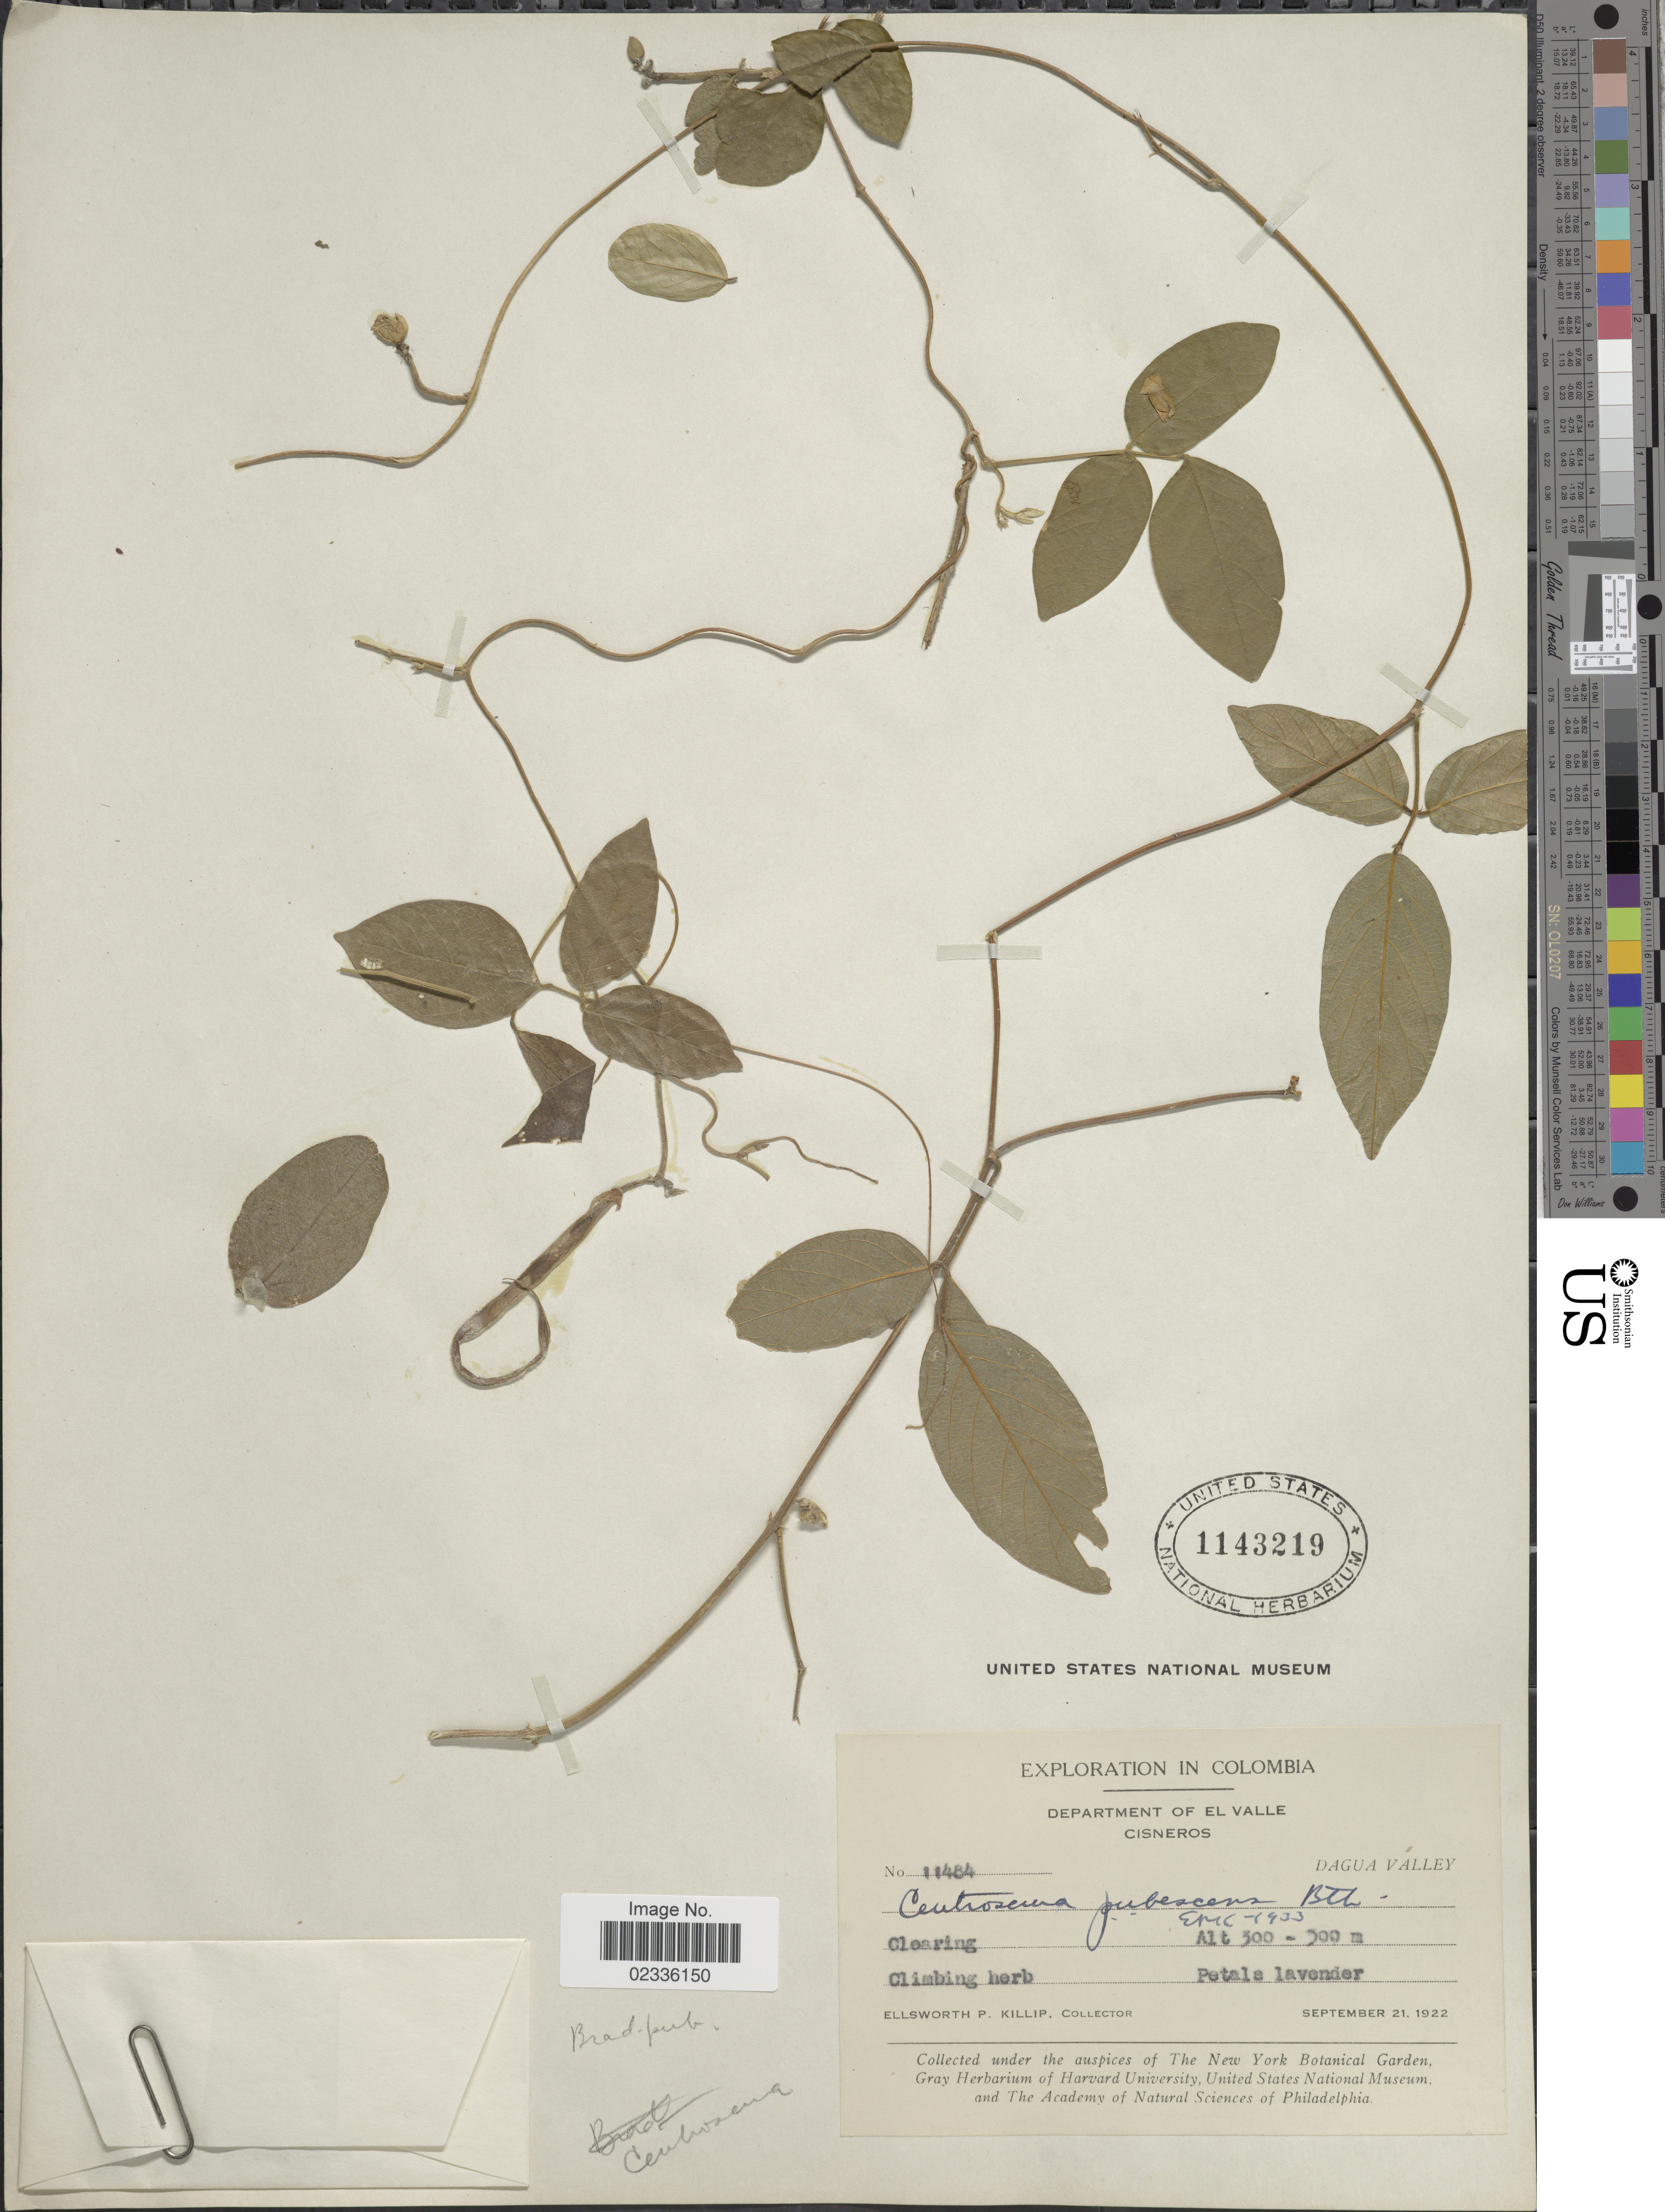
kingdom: Plantae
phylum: Tracheophyta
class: Magnoliopsida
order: Fabales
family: Fabaceae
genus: Centrosema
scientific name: Centrosema pubescens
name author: Benth.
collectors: E. P. Killip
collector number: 11484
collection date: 1922-09-21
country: Colombia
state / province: Valle del Cauca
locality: Department of El Valle. Cisneros, Dagua Valley.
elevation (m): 300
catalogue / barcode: US 1143219